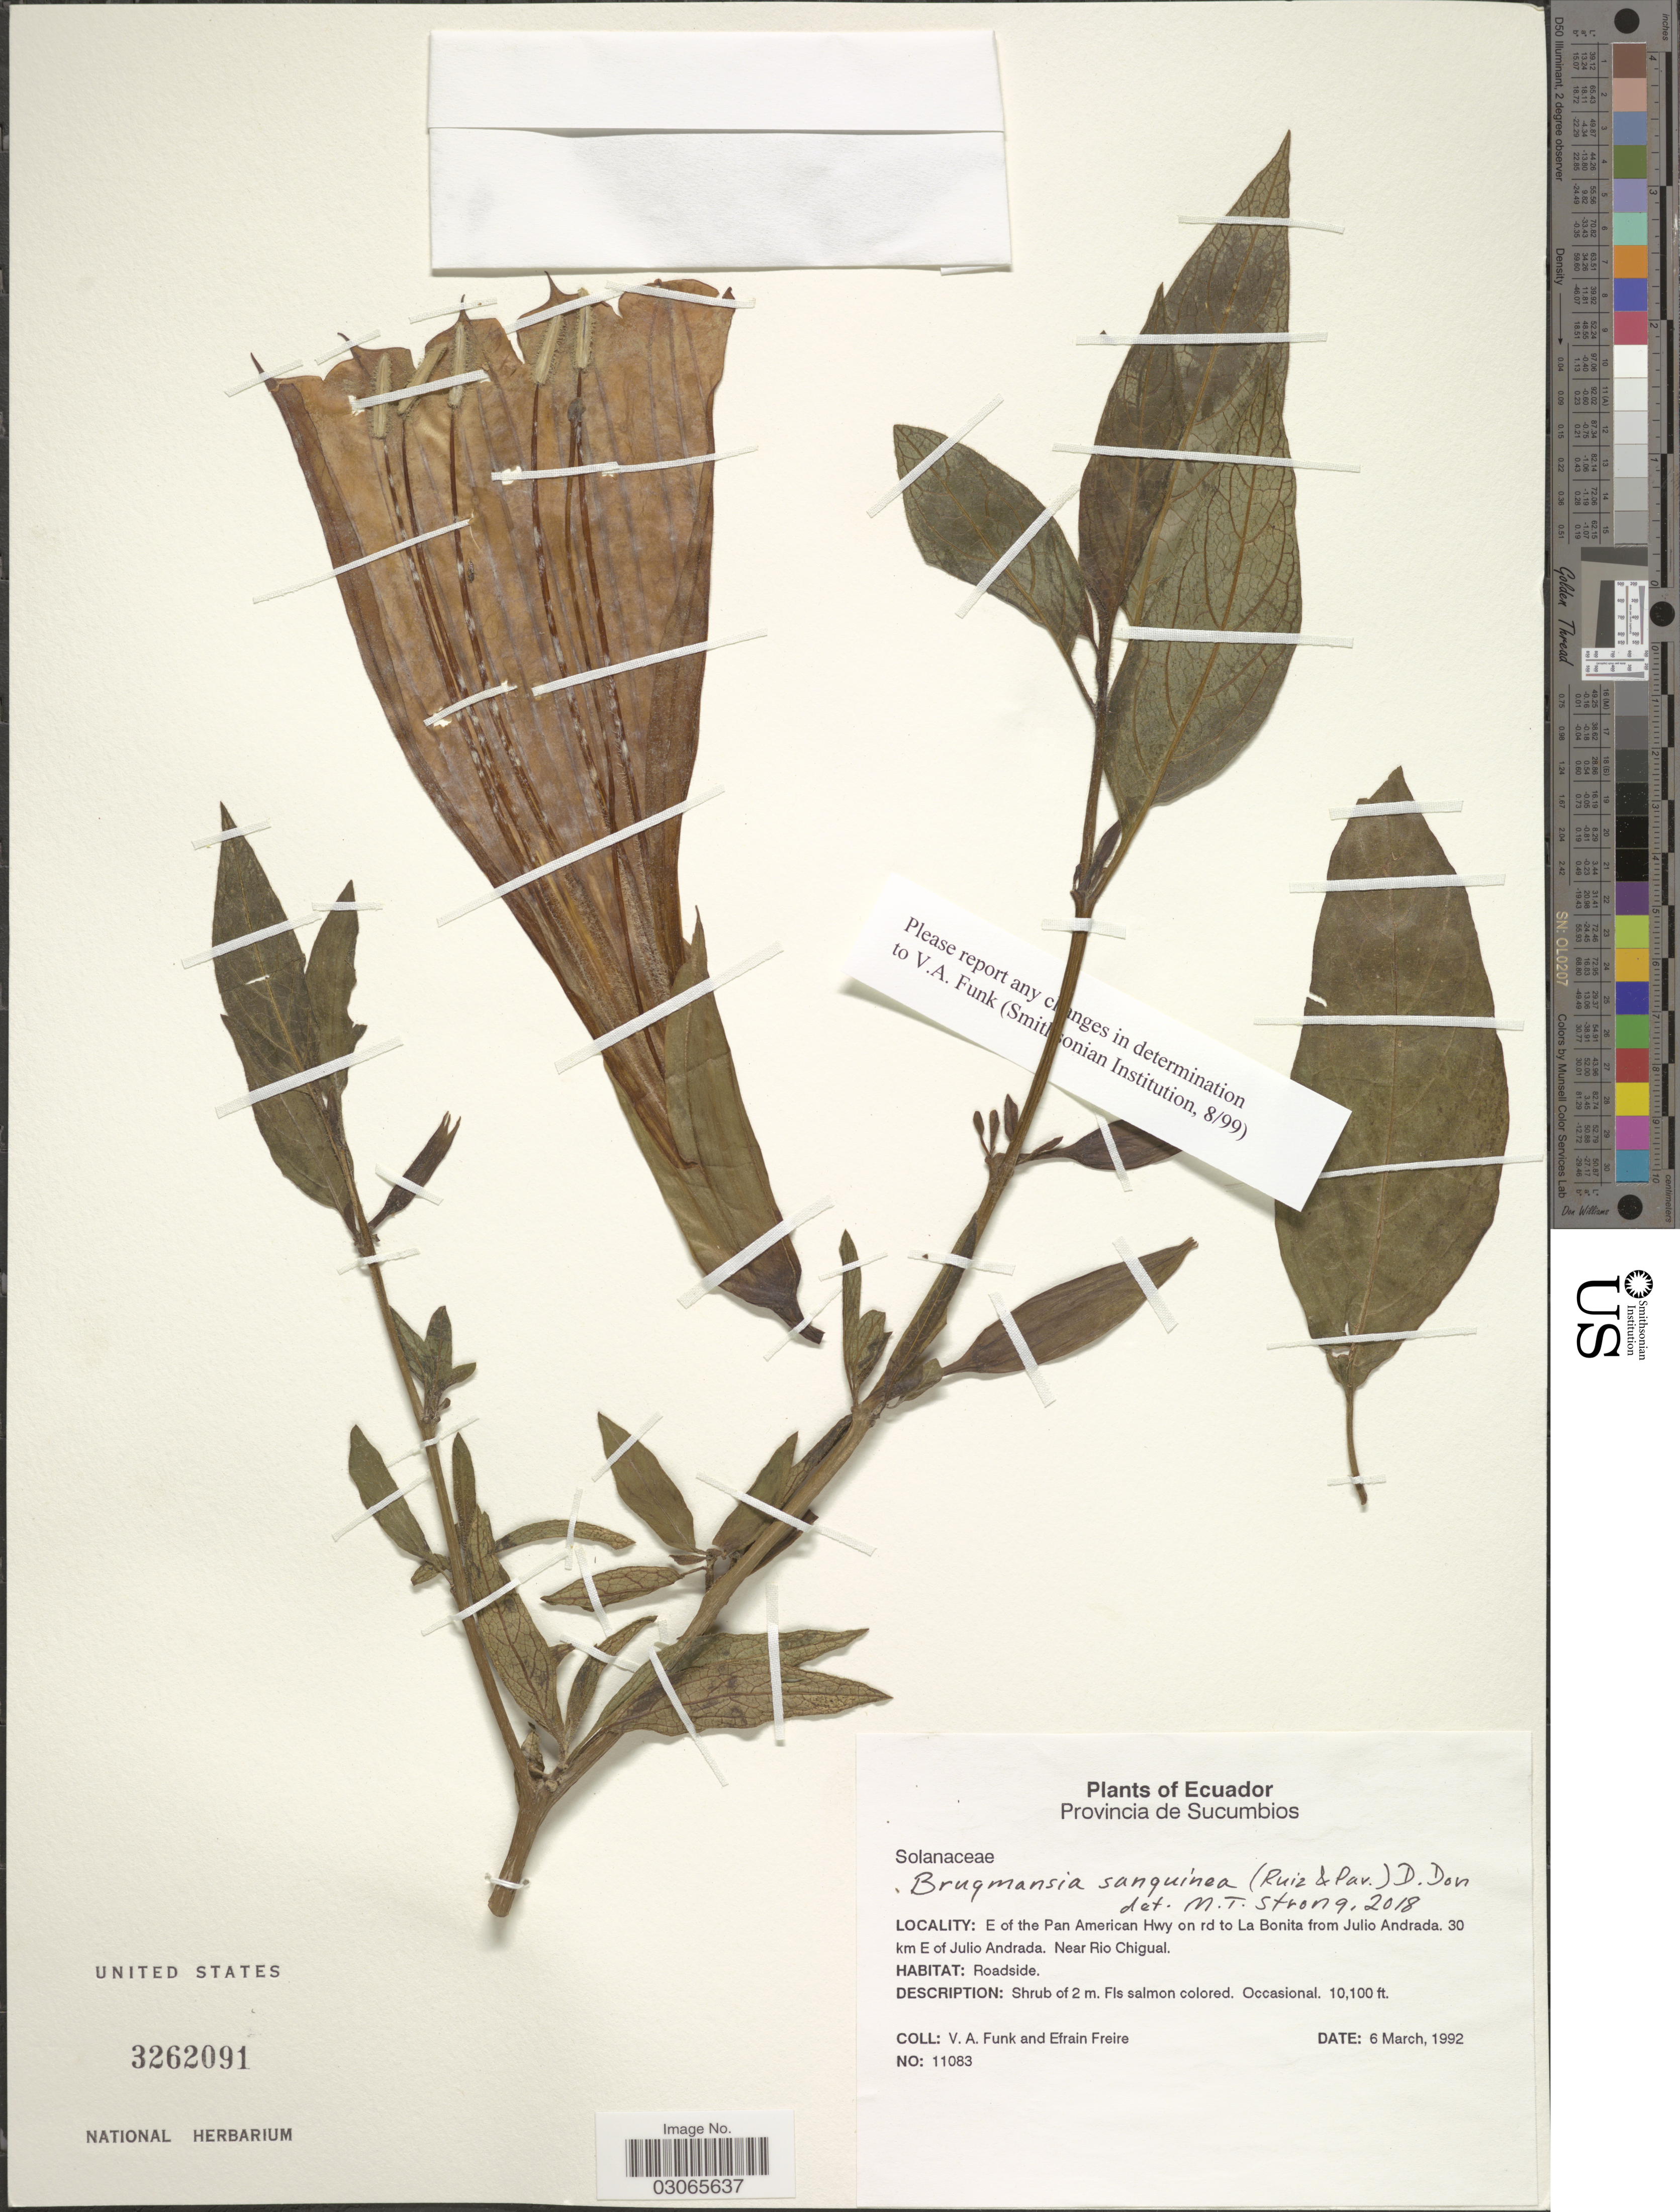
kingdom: Plantae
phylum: Tracheophyta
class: Magnoliopsida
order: Solanales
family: Solanaceae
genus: Brugmansia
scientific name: Brugmansia sanguinea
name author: (Ruiz & Pav.) D. Don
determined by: Strong, M. T., (US), Smithsonian Institution - National Museum of Natural History (UNITED STATES)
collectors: V. Funk & E. Freire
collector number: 11083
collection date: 1992-03-06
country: Ecuador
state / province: Sucumbíos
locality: E of the Pan American Hwy on rd to La Bonita from Julio Andrada. 30 km E of Julio Andrada. Near Rio Chigual.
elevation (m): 3078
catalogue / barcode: US 3262091